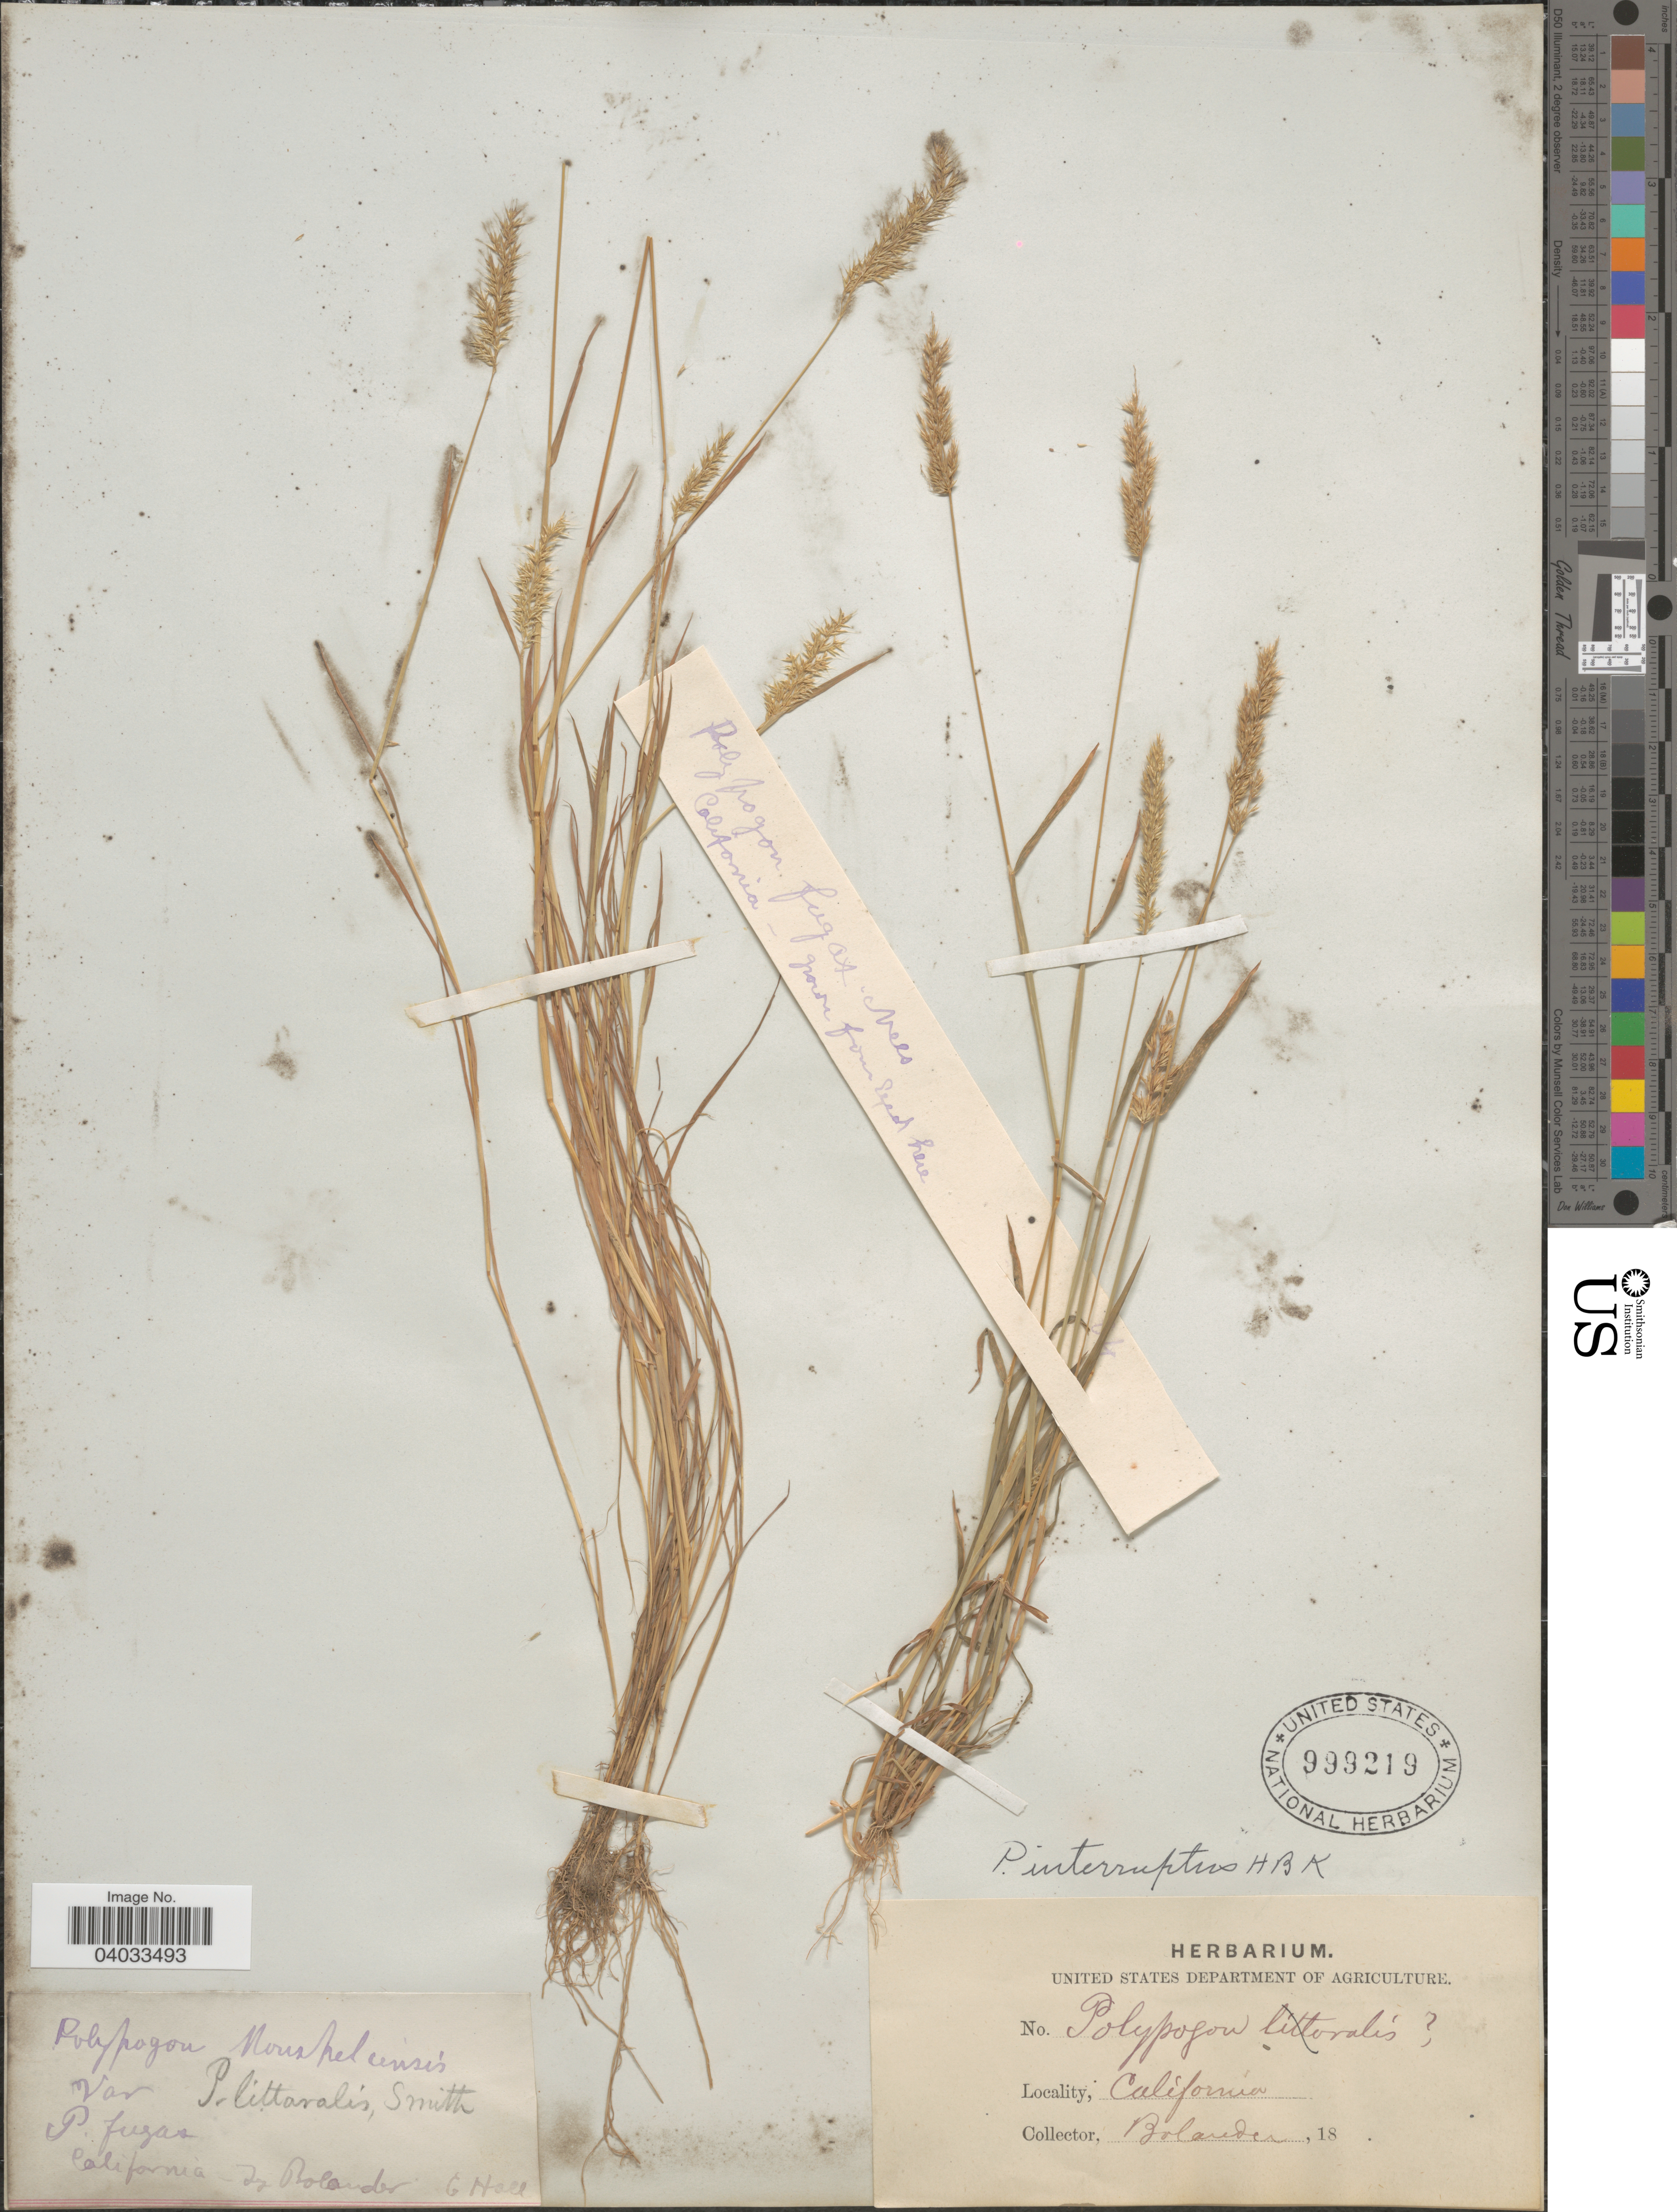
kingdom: Plantae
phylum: Tracheophyta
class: Liliopsida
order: Poales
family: Poaceae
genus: Polypogon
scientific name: Polypogon interruptus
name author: Kunth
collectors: -. Bolander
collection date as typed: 18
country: United States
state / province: California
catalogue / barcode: US 999219